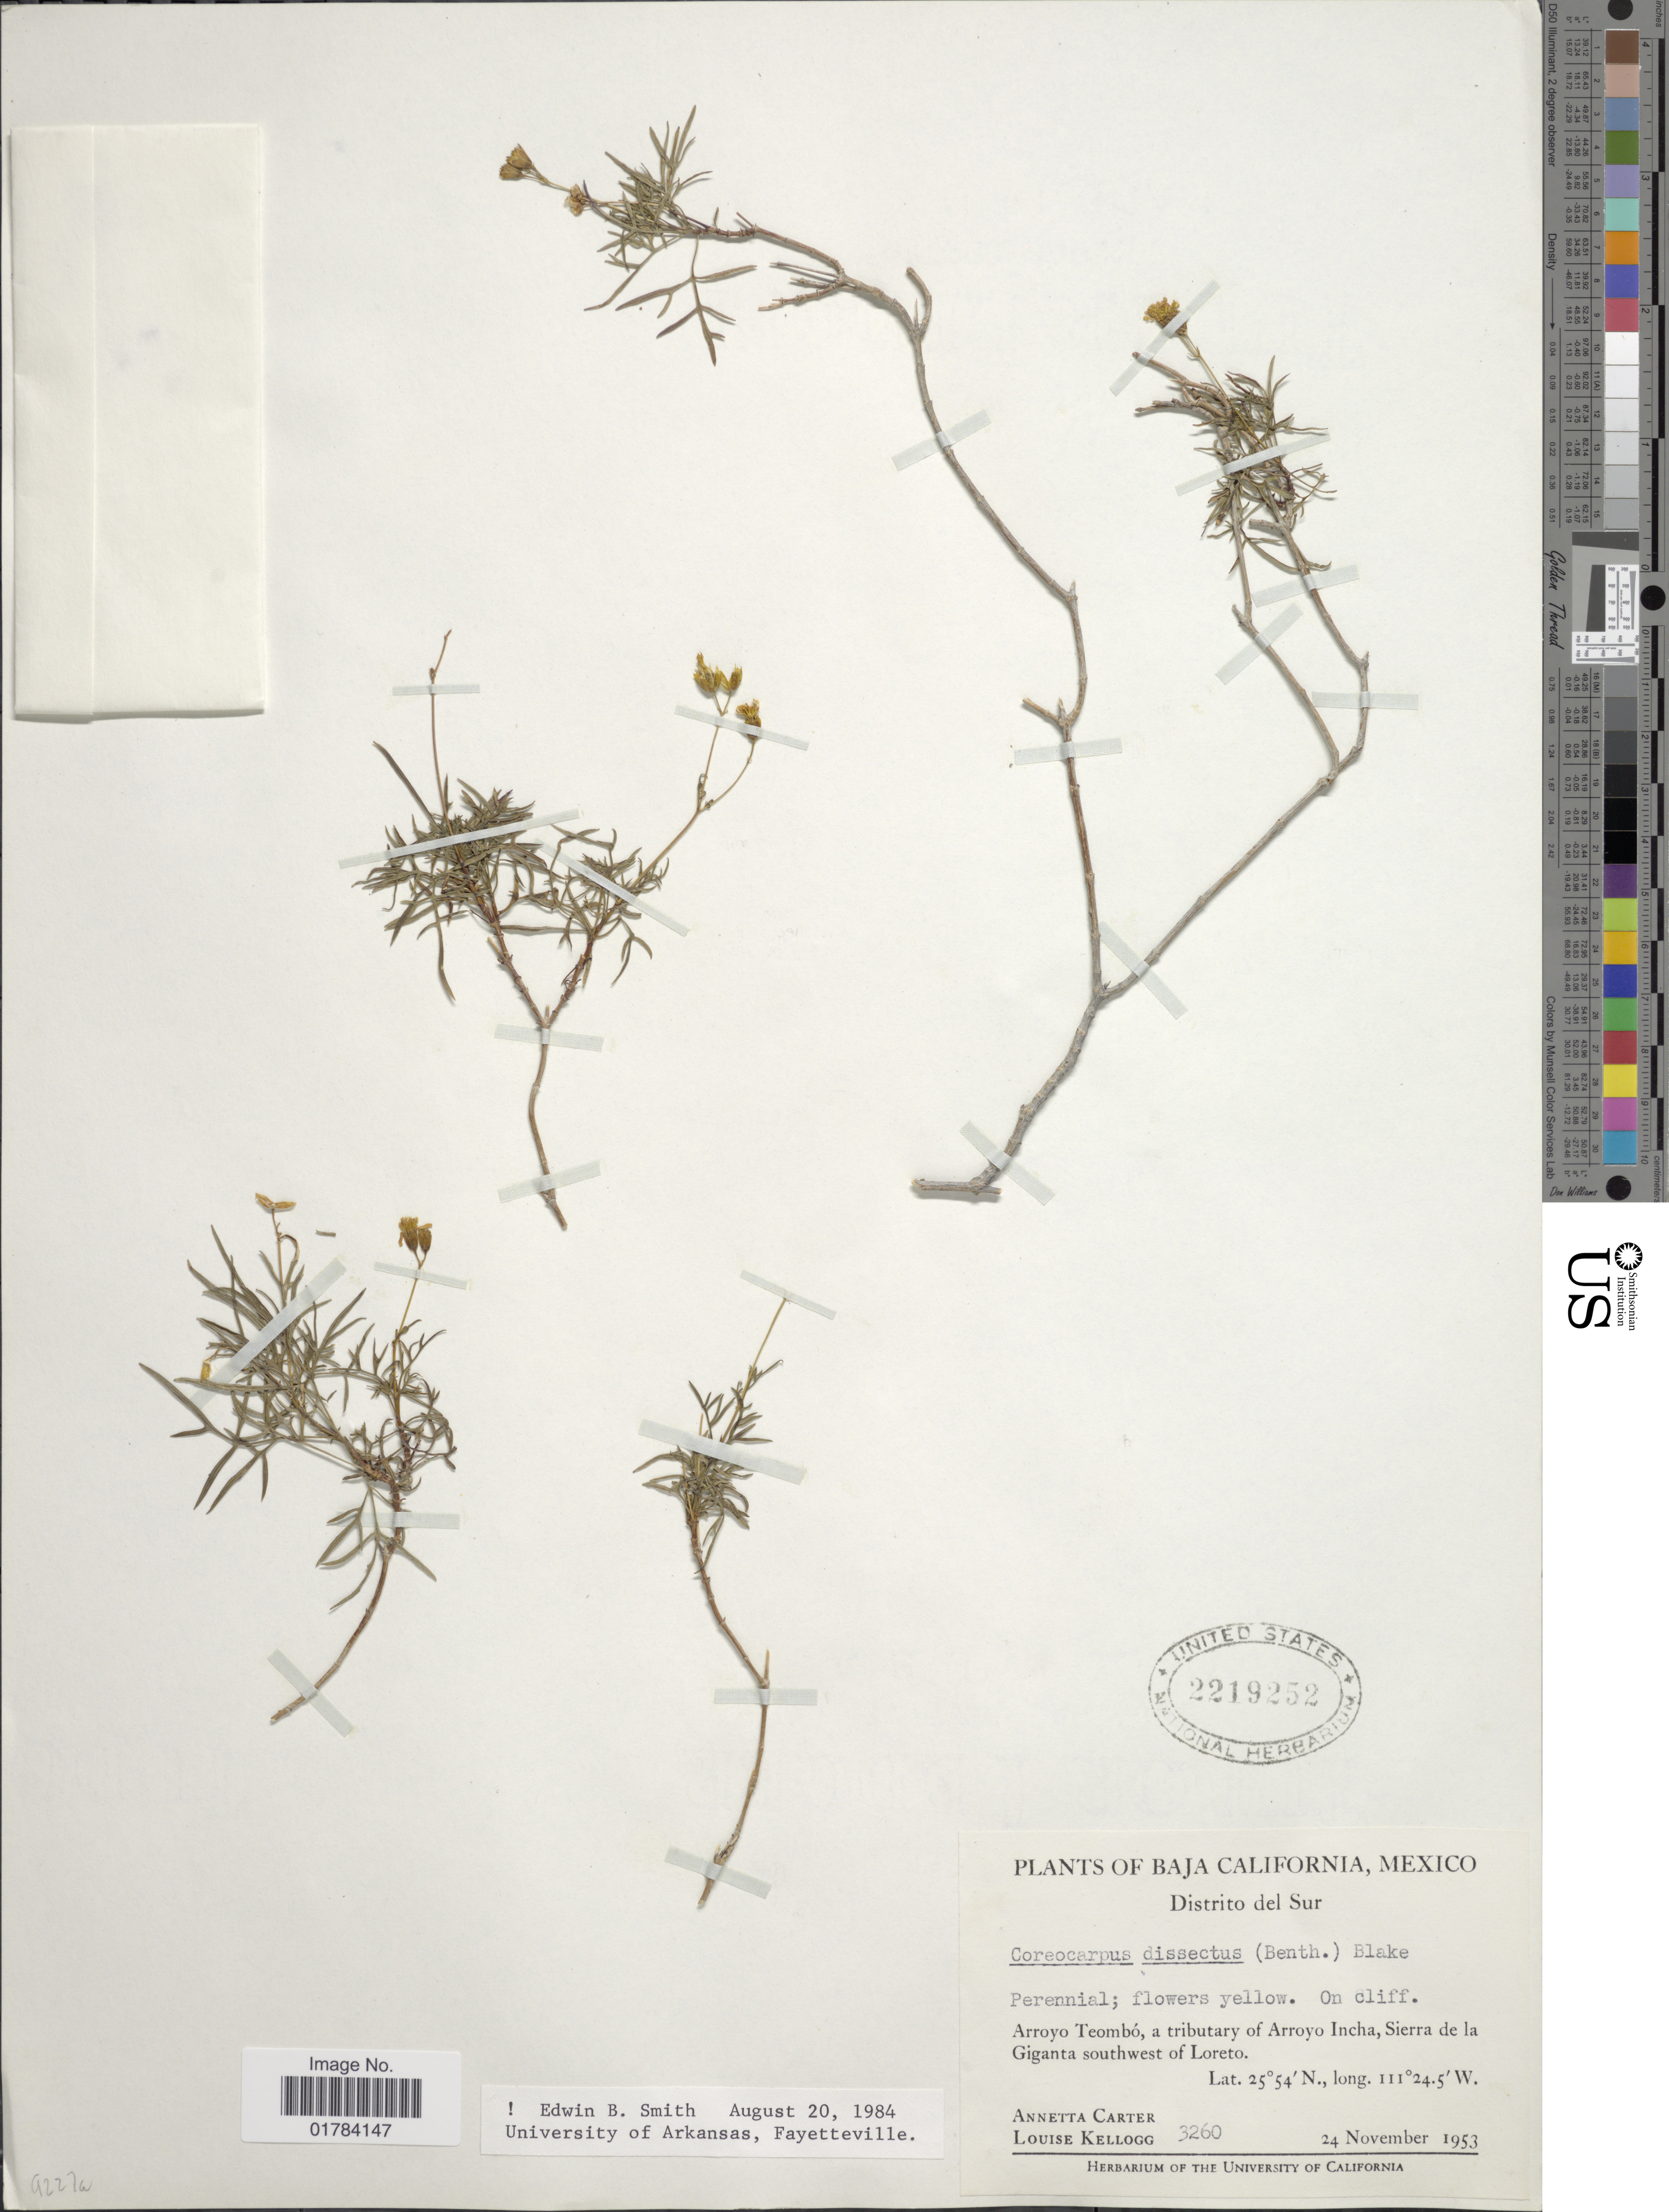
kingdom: Plantae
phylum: Tracheophyta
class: Magnoliopsida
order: Asterales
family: Asteraceae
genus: Coreocarpus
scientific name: Coreocarpus dissectus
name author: (Benth.) S.F. Blake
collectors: A. Carter & L. Kellogg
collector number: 3260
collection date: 1953-11-24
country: Mexico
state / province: Baja California Sur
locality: Distrito del Sur, Arroyo Teombo, a tributary of Arroyo Incha, Sierra de la Giganta southwest of Loreto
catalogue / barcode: US 2219252